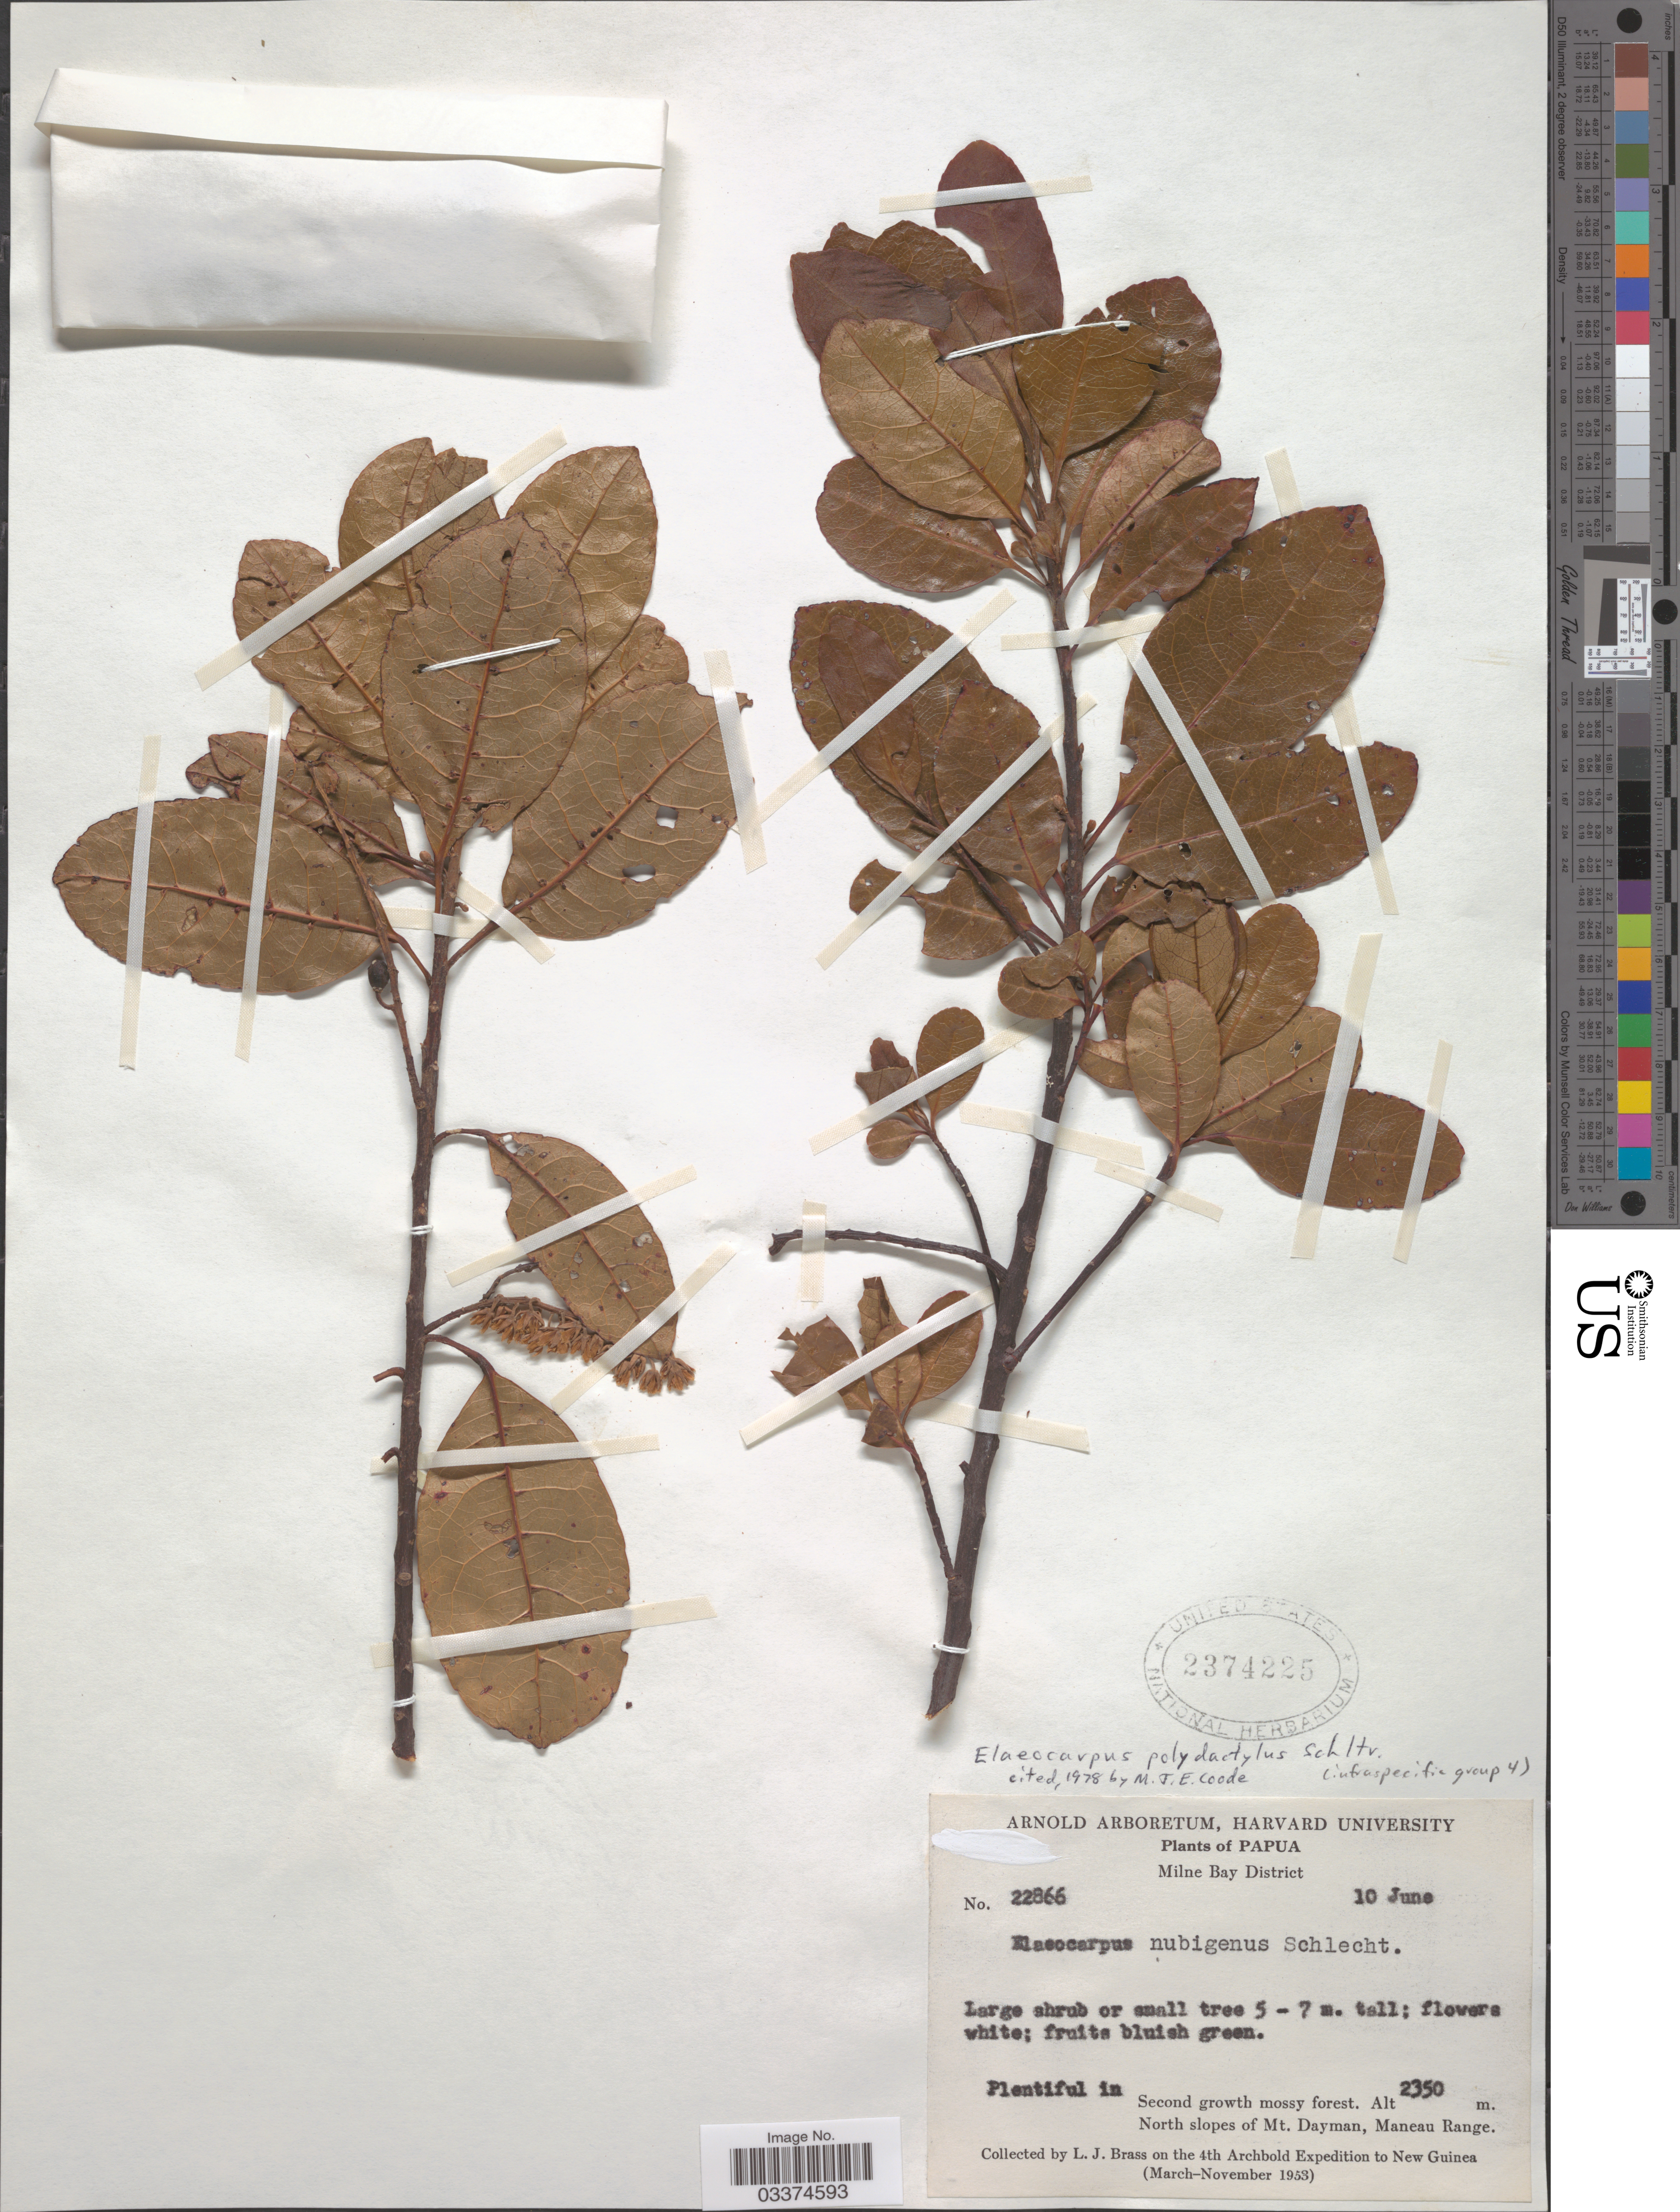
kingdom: Plantae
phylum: Tracheophyta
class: Magnoliopsida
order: Oxalidales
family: Elaeocarpaceae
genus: Elaeocarpus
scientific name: Elaeocarpus polydactylus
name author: Schltr.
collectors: L. J. Brass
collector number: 22866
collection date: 1953-06-10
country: Papua New Guinea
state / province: Milne Bay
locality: Milne Bay District, North slopes of Mt. Dayman, Maneau Range, New Guinea.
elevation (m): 2350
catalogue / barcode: US 2374225